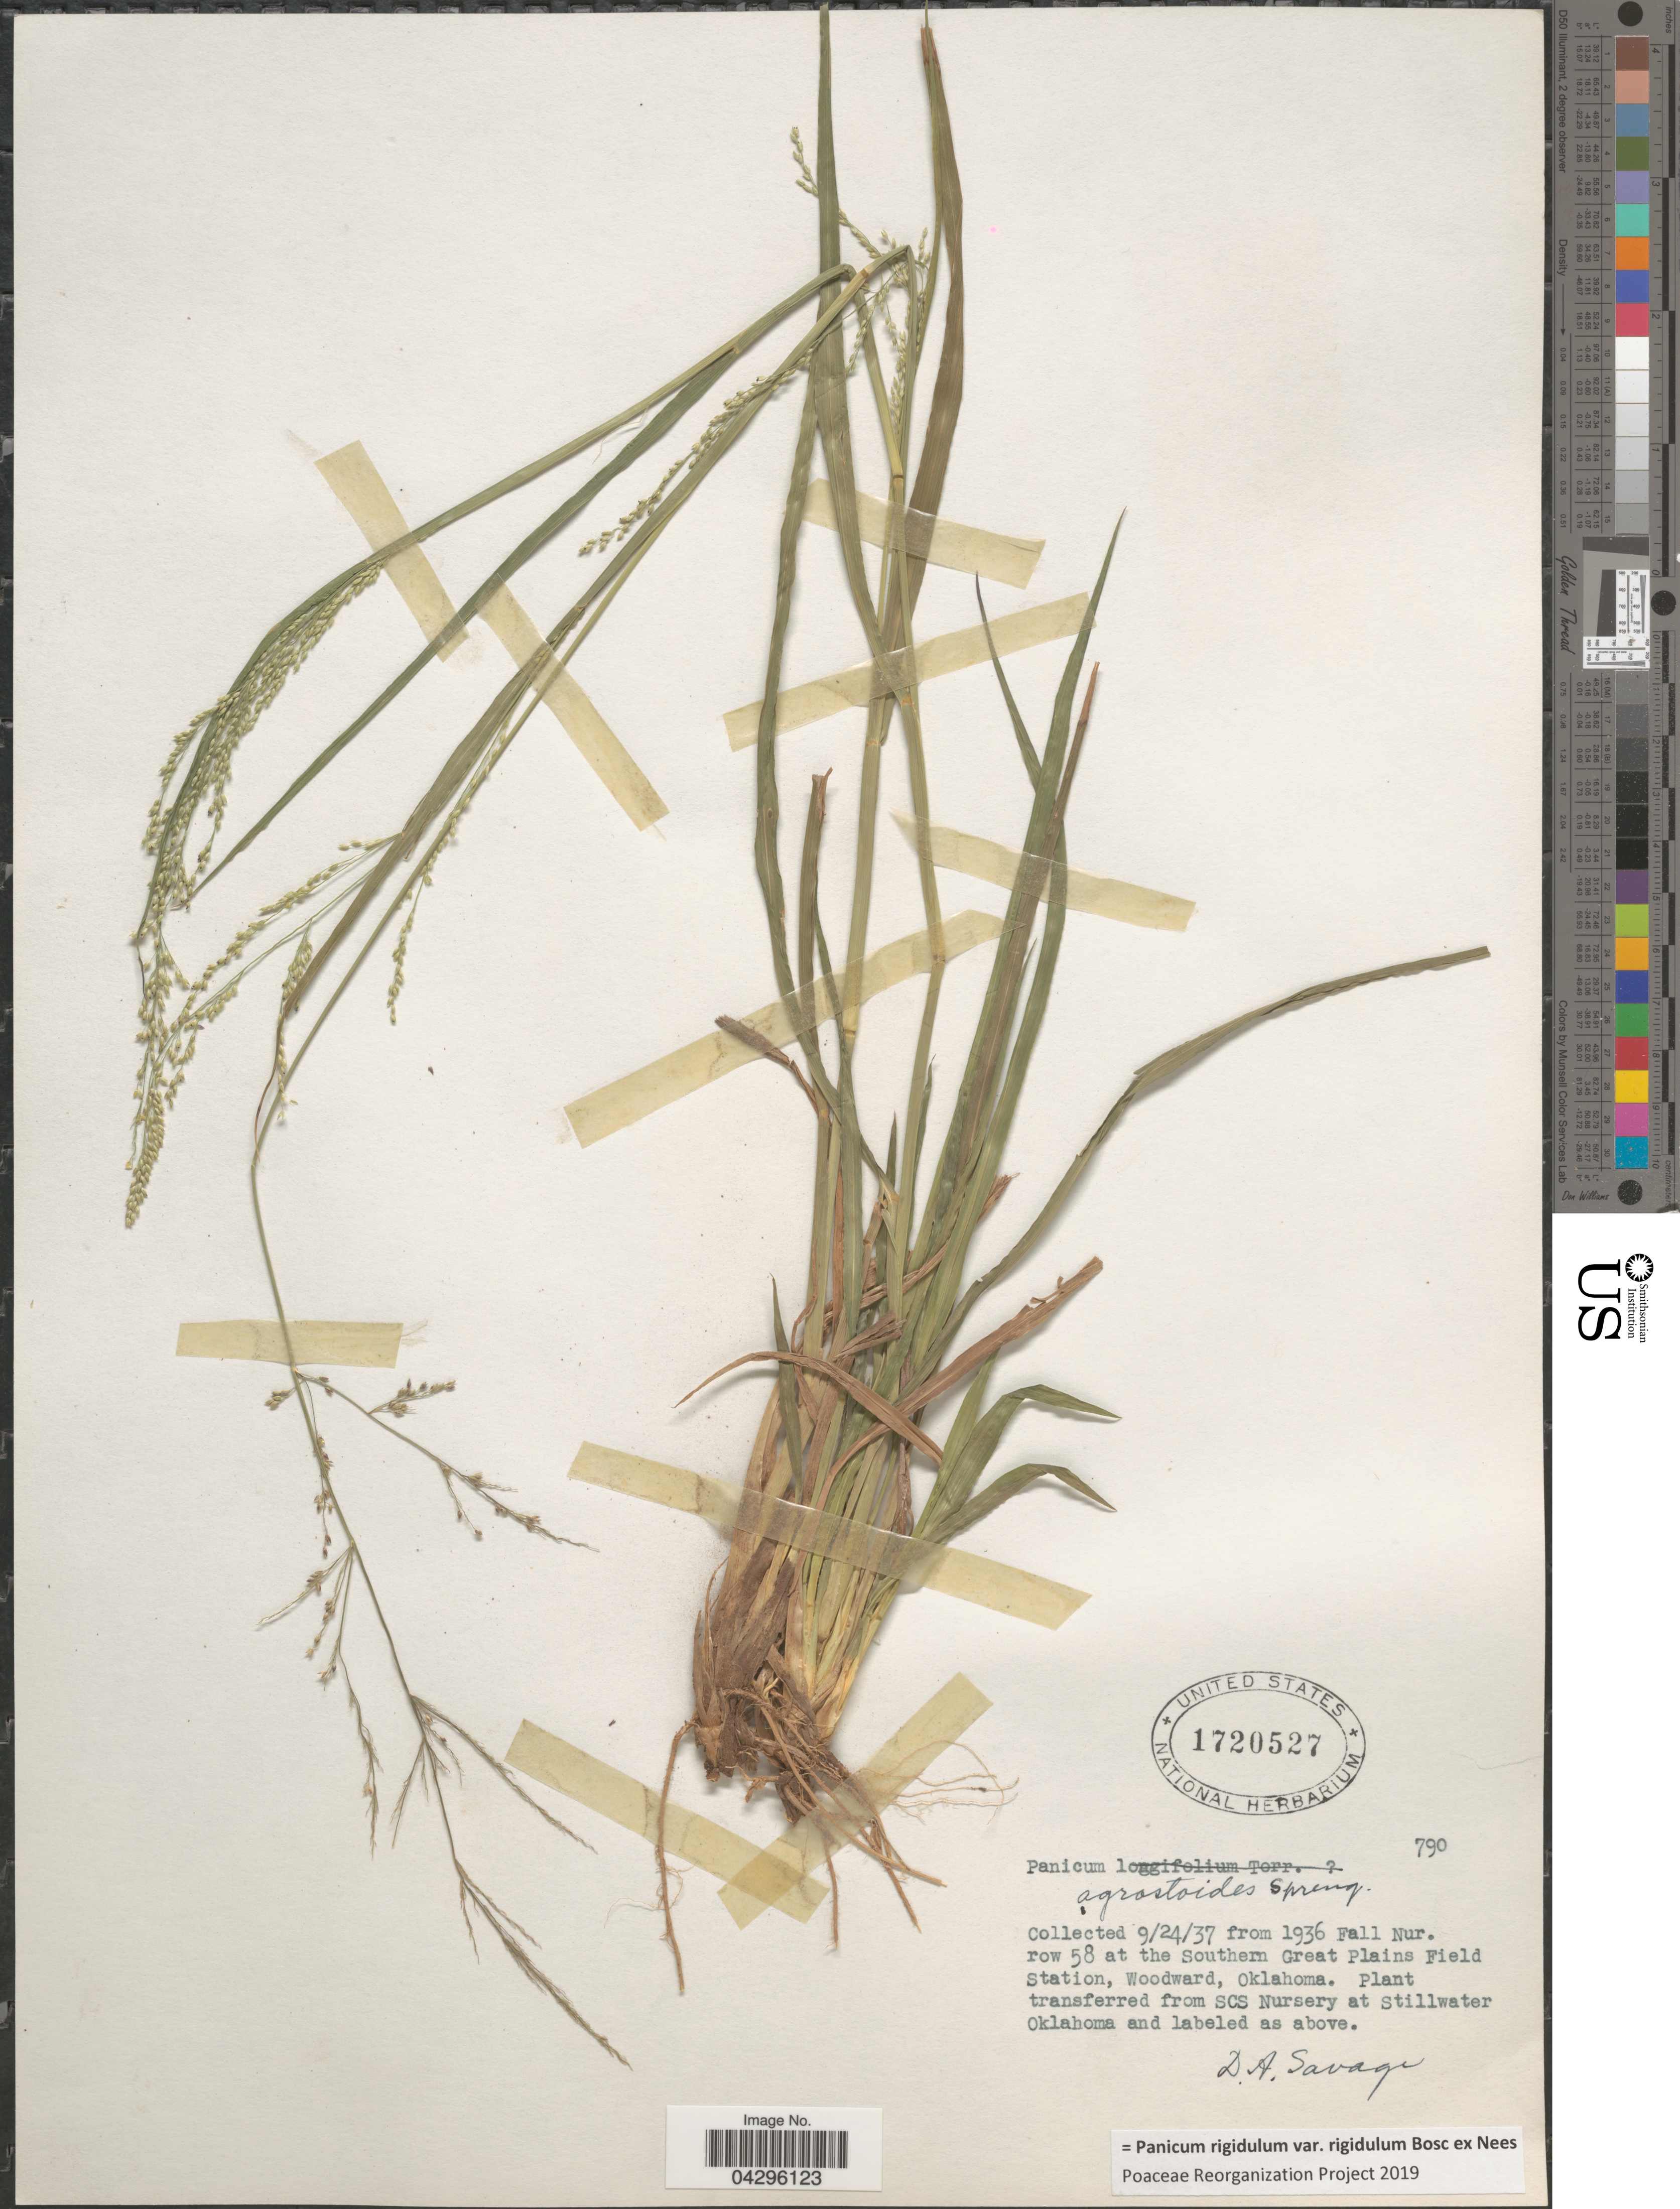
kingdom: Plantae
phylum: Tracheophyta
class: Liliopsida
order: Poales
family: Poaceae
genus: Panicum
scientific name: Panicum rigidulum var. rigidulum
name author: Bosc ex Nees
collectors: D. Savage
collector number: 790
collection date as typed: Transcribed d/m/y: 24/9/37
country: United States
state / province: Oklahoma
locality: From 1936 Fall Nur. row 58 at the Southern Great Plains Field Station, Woodward.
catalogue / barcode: US 1720527